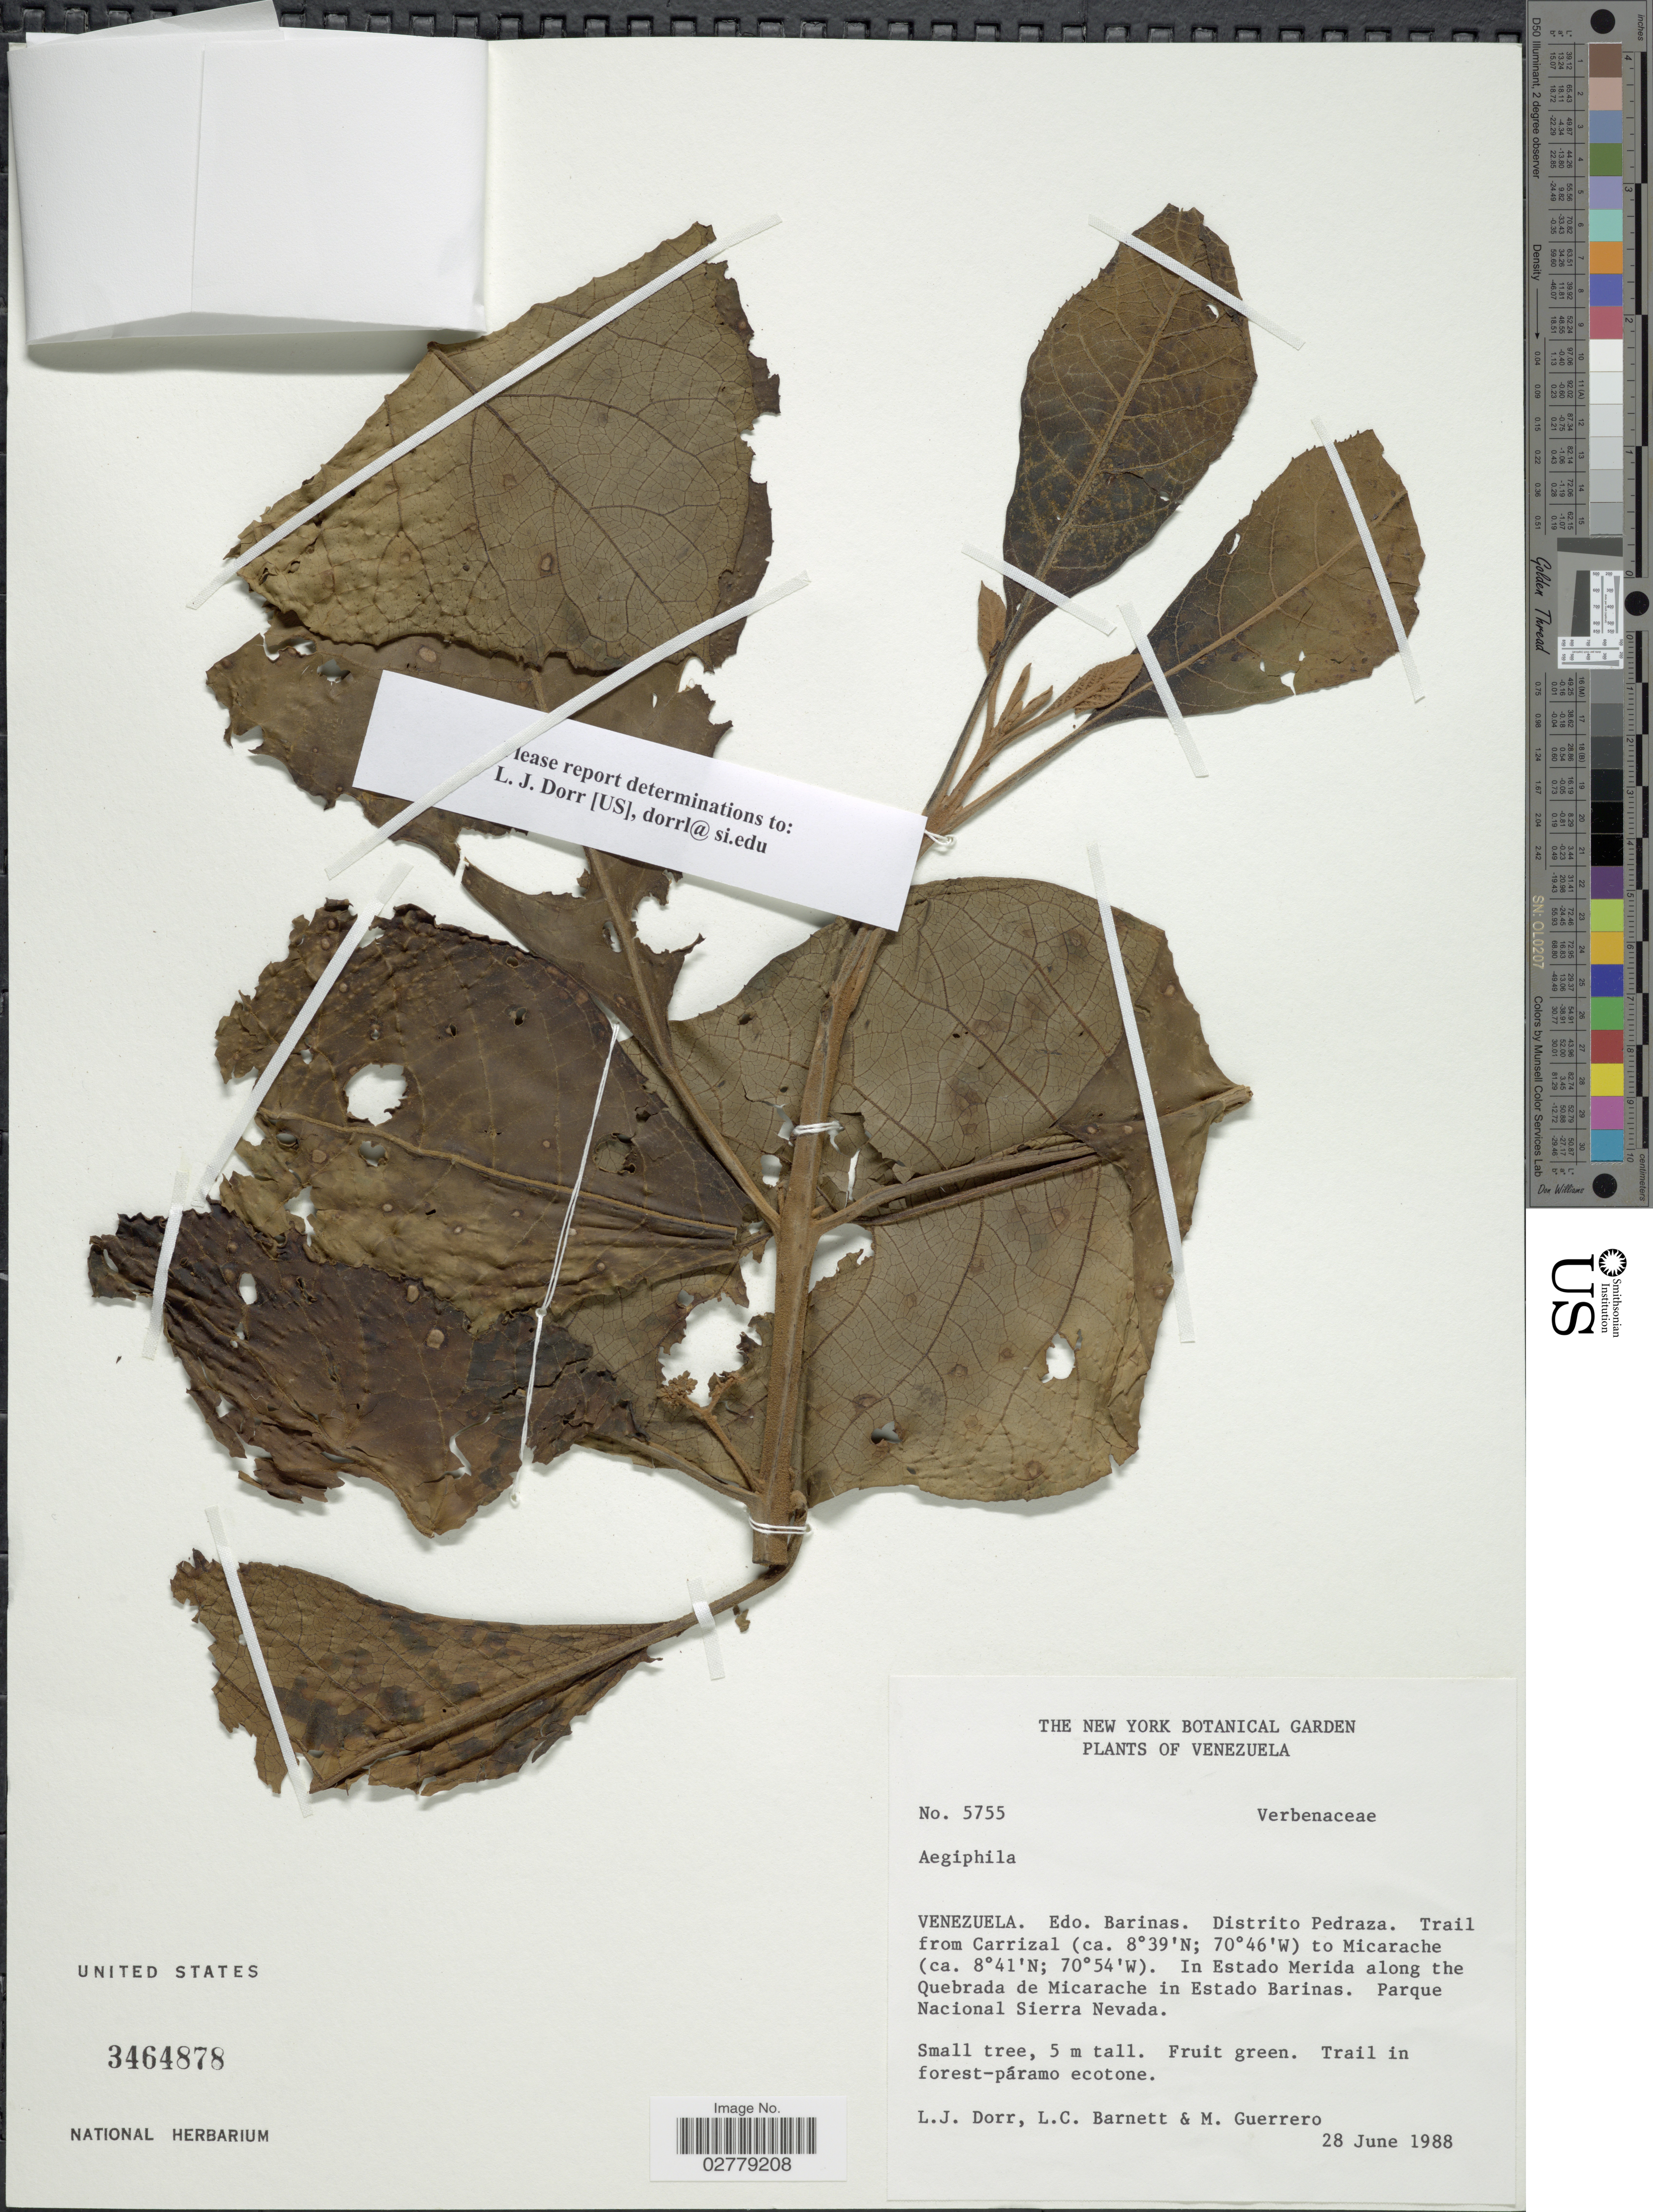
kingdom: Plantae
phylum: Tracheophyta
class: Magnoliopsida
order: Lamiales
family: Lamiaceae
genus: Aegiphila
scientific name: Aegiphila sp.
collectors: L. J. Dorr, L. C. Barnett & M. Guerrero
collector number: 5755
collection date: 1988-06-28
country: Venezuela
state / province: Barinas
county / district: Pedraza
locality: Trail from Carrizal to Qda. Micarache. In Estado Mérida along the Quebrada de Micarache in Estado Barinas.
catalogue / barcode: US 3464878